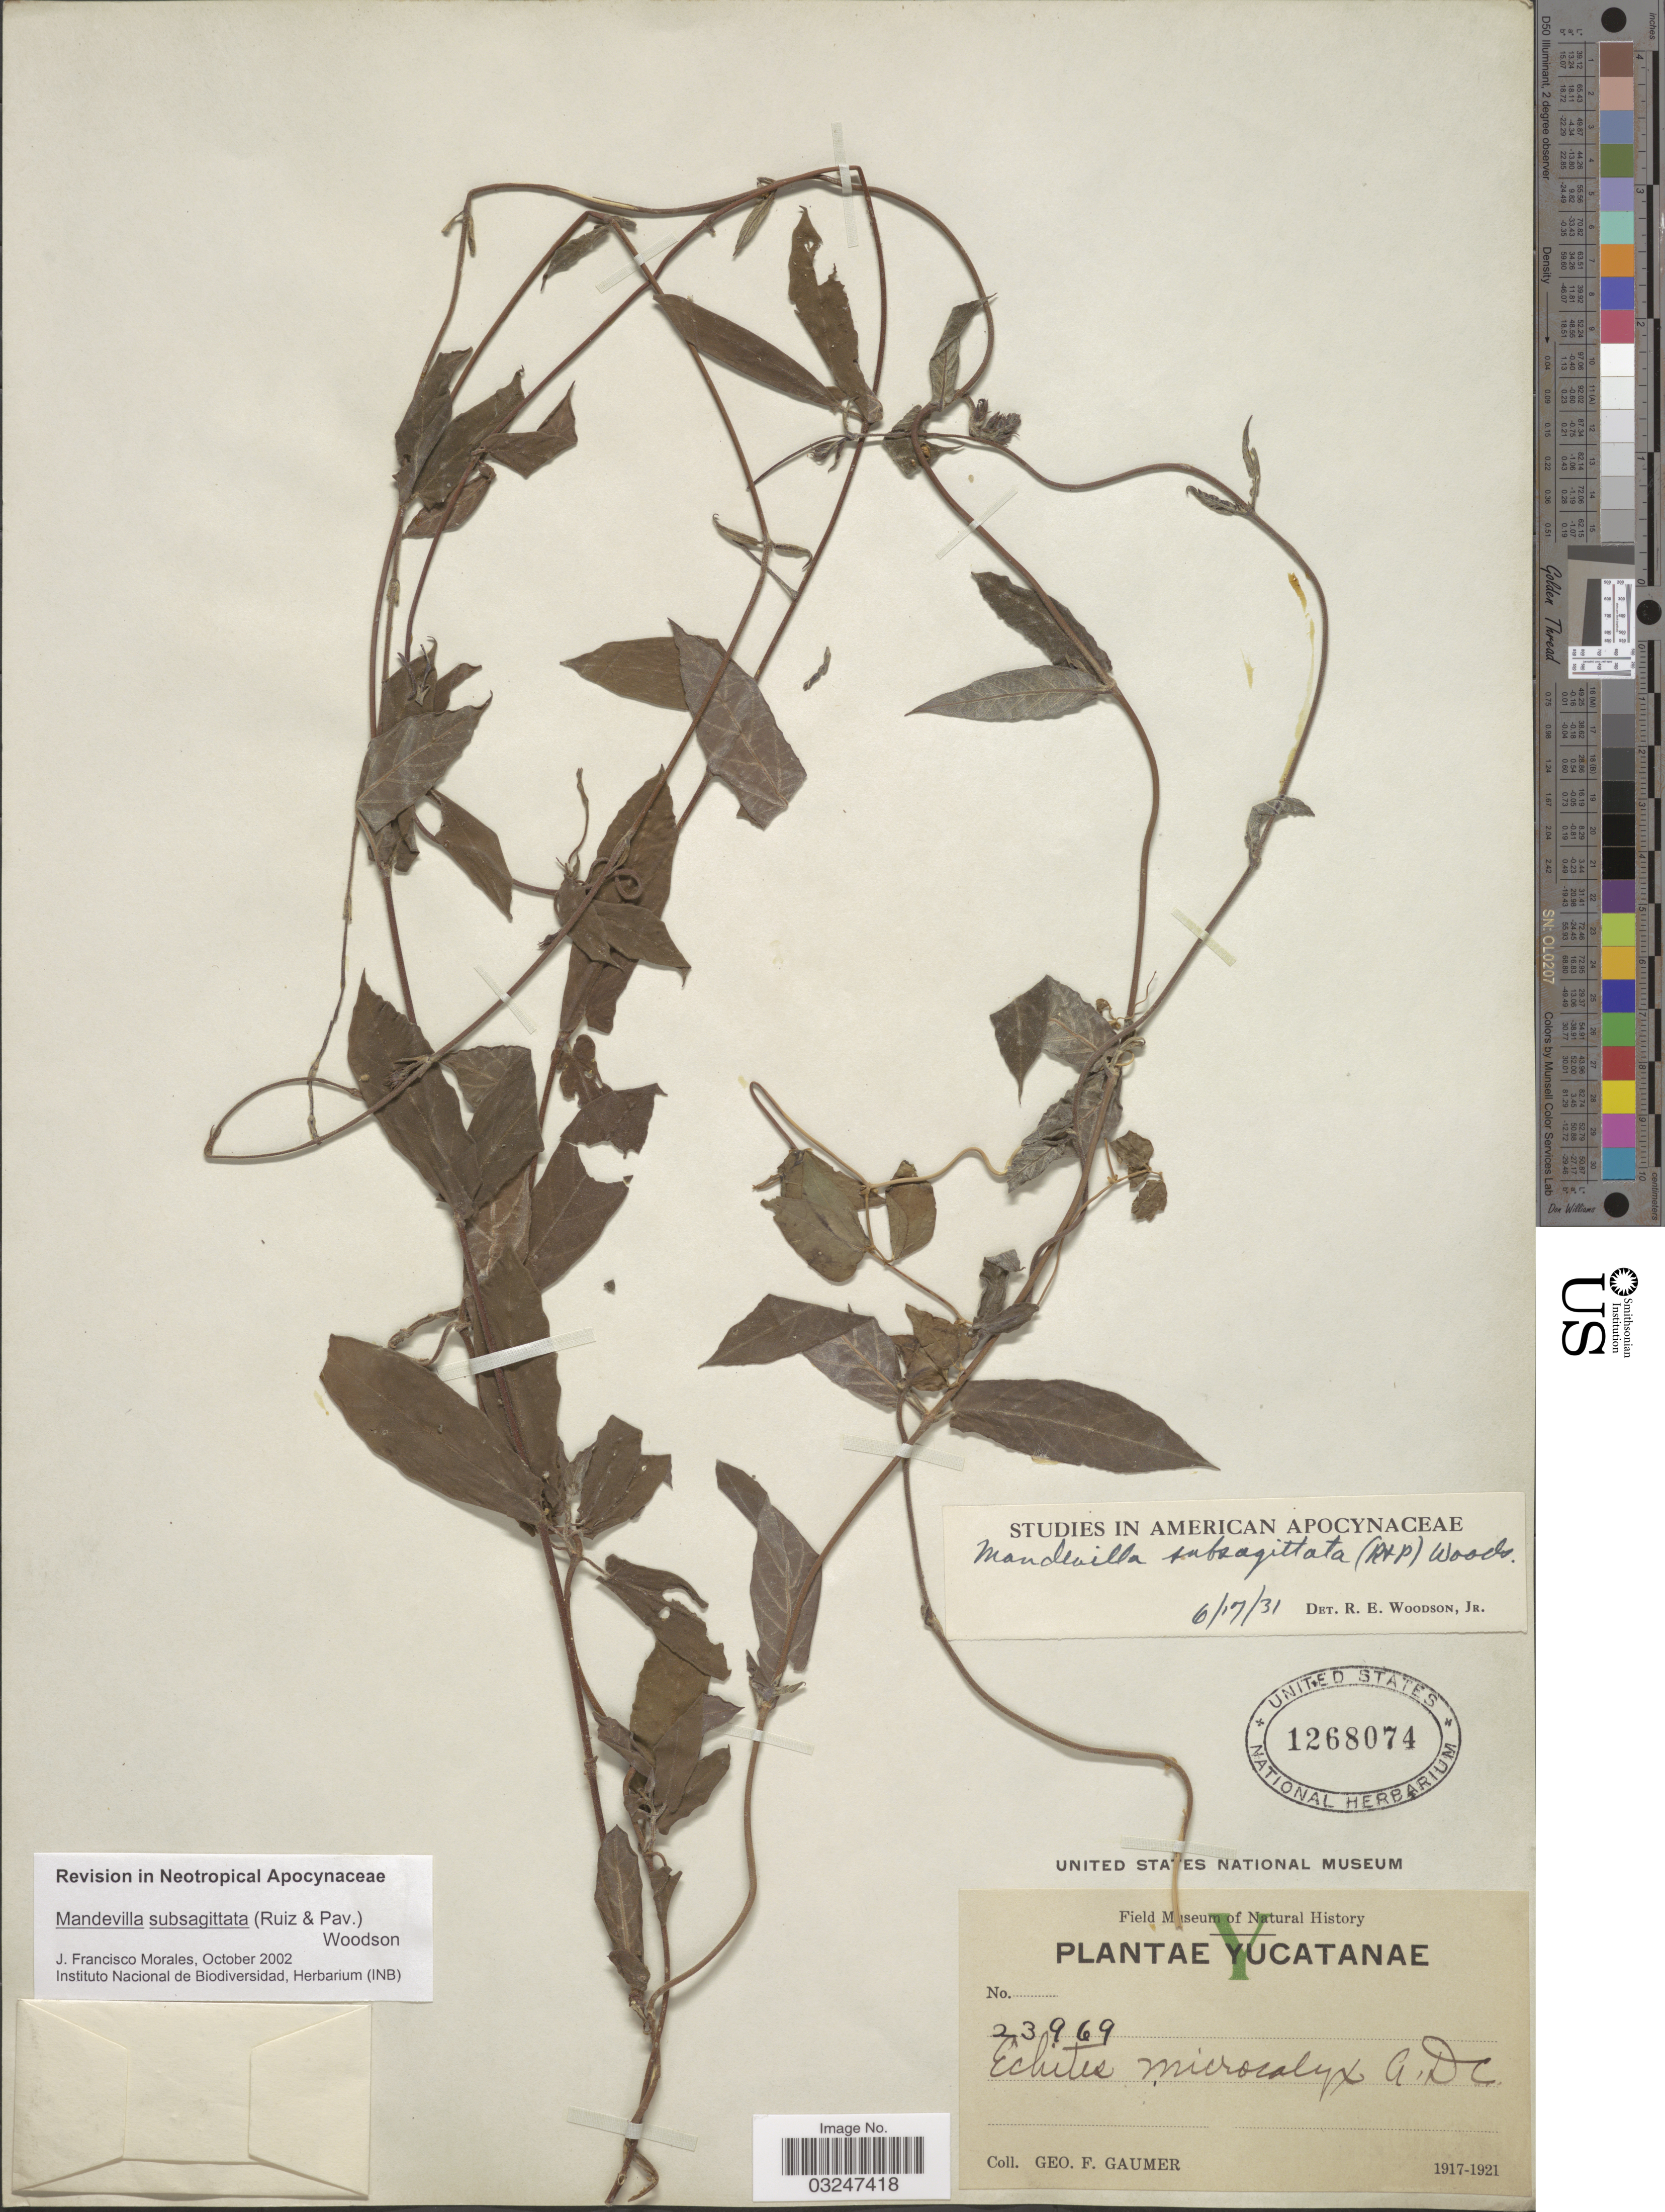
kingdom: Plantae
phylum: Tracheophyta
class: Magnoliopsida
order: Gentianales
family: Apocynaceae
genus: Mandevilla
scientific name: Mandevilla subsagittata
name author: (Ruiz & Pav.) Woodson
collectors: G. F. Gaumer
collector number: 23969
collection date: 1917/1921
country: Mexico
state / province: Yucatán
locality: Yucatanae.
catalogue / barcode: US 1268074